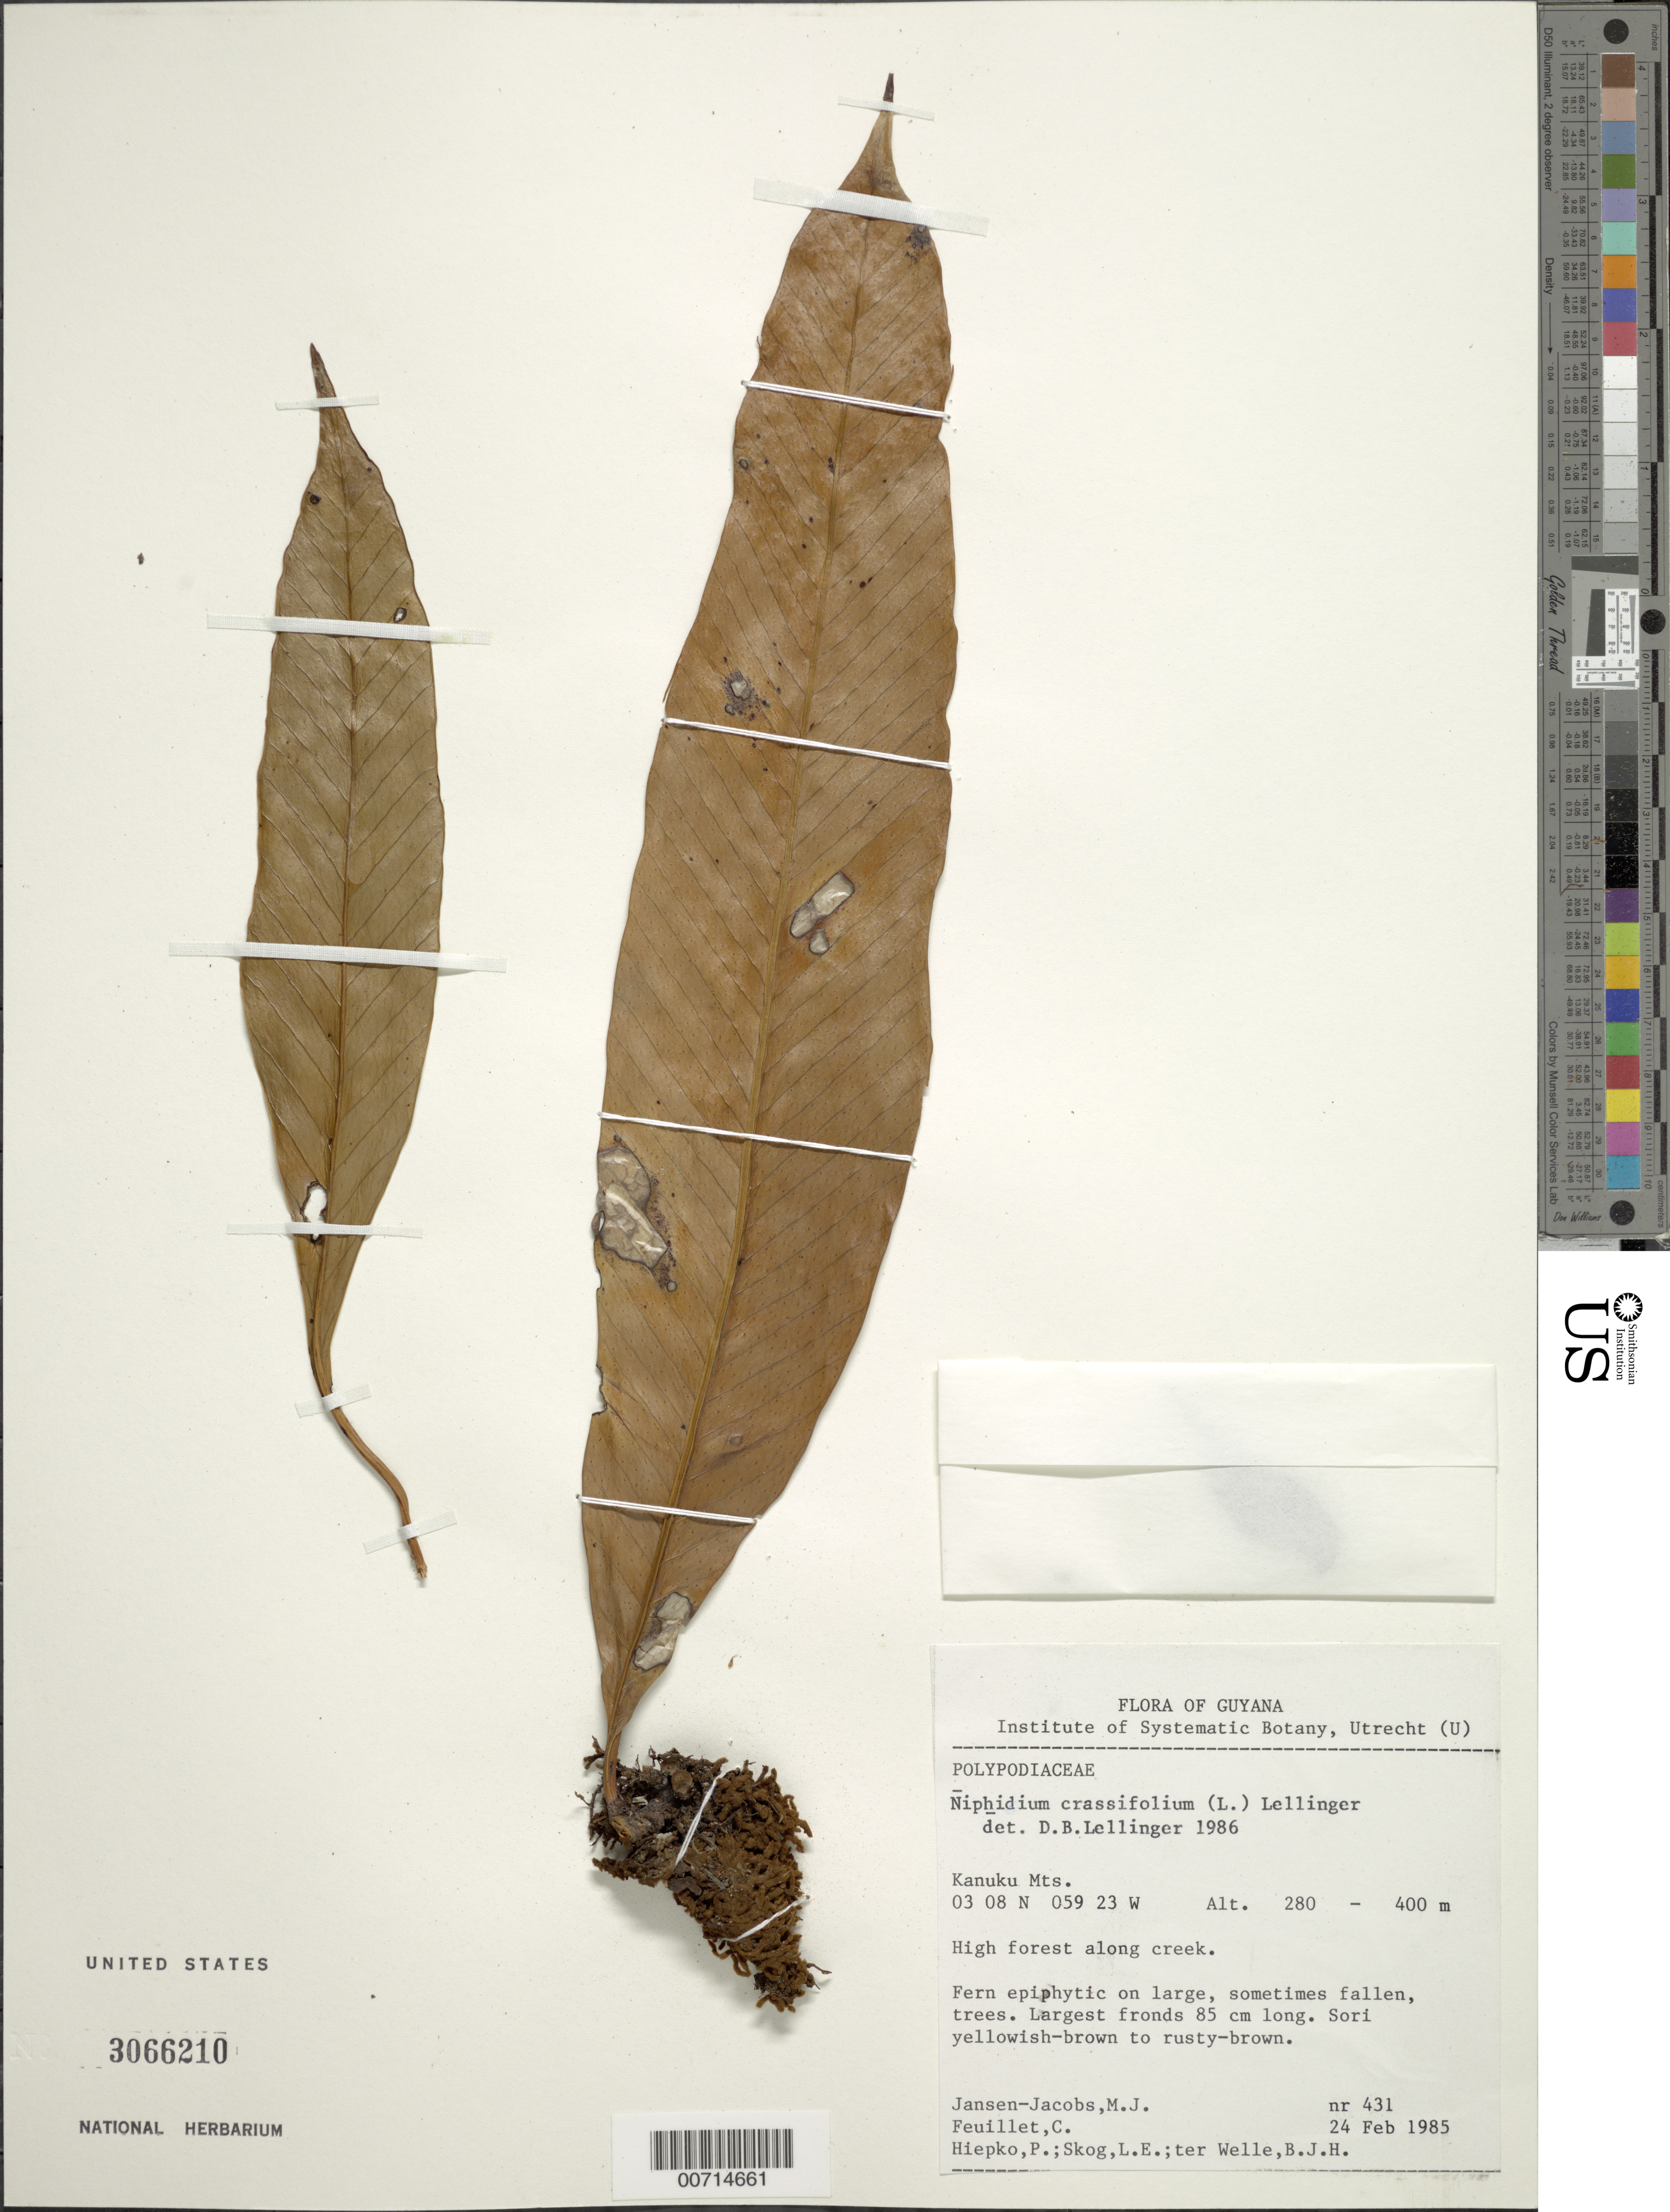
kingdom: Plantae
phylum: Tracheophyta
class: Polypodiopsida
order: Polypodiales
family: Polypodiaceae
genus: Niphidium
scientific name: Niphidium crassifolium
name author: (L.) Lellinger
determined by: Lellinger, David B., (BOT), Smithsonian Institution - National Museum of Natural History (UNITED STATES)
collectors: M. J. Jansen-Jacobs, C. Feuillet, P. H. Hiepko, L. E. Skog & B. Welle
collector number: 431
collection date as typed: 24-Feb-85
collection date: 1985-02-24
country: Guyana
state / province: U. Takutu-U. Essequibo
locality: Kanuku Mts.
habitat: High forest along creek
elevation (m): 280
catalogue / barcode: US 3066210